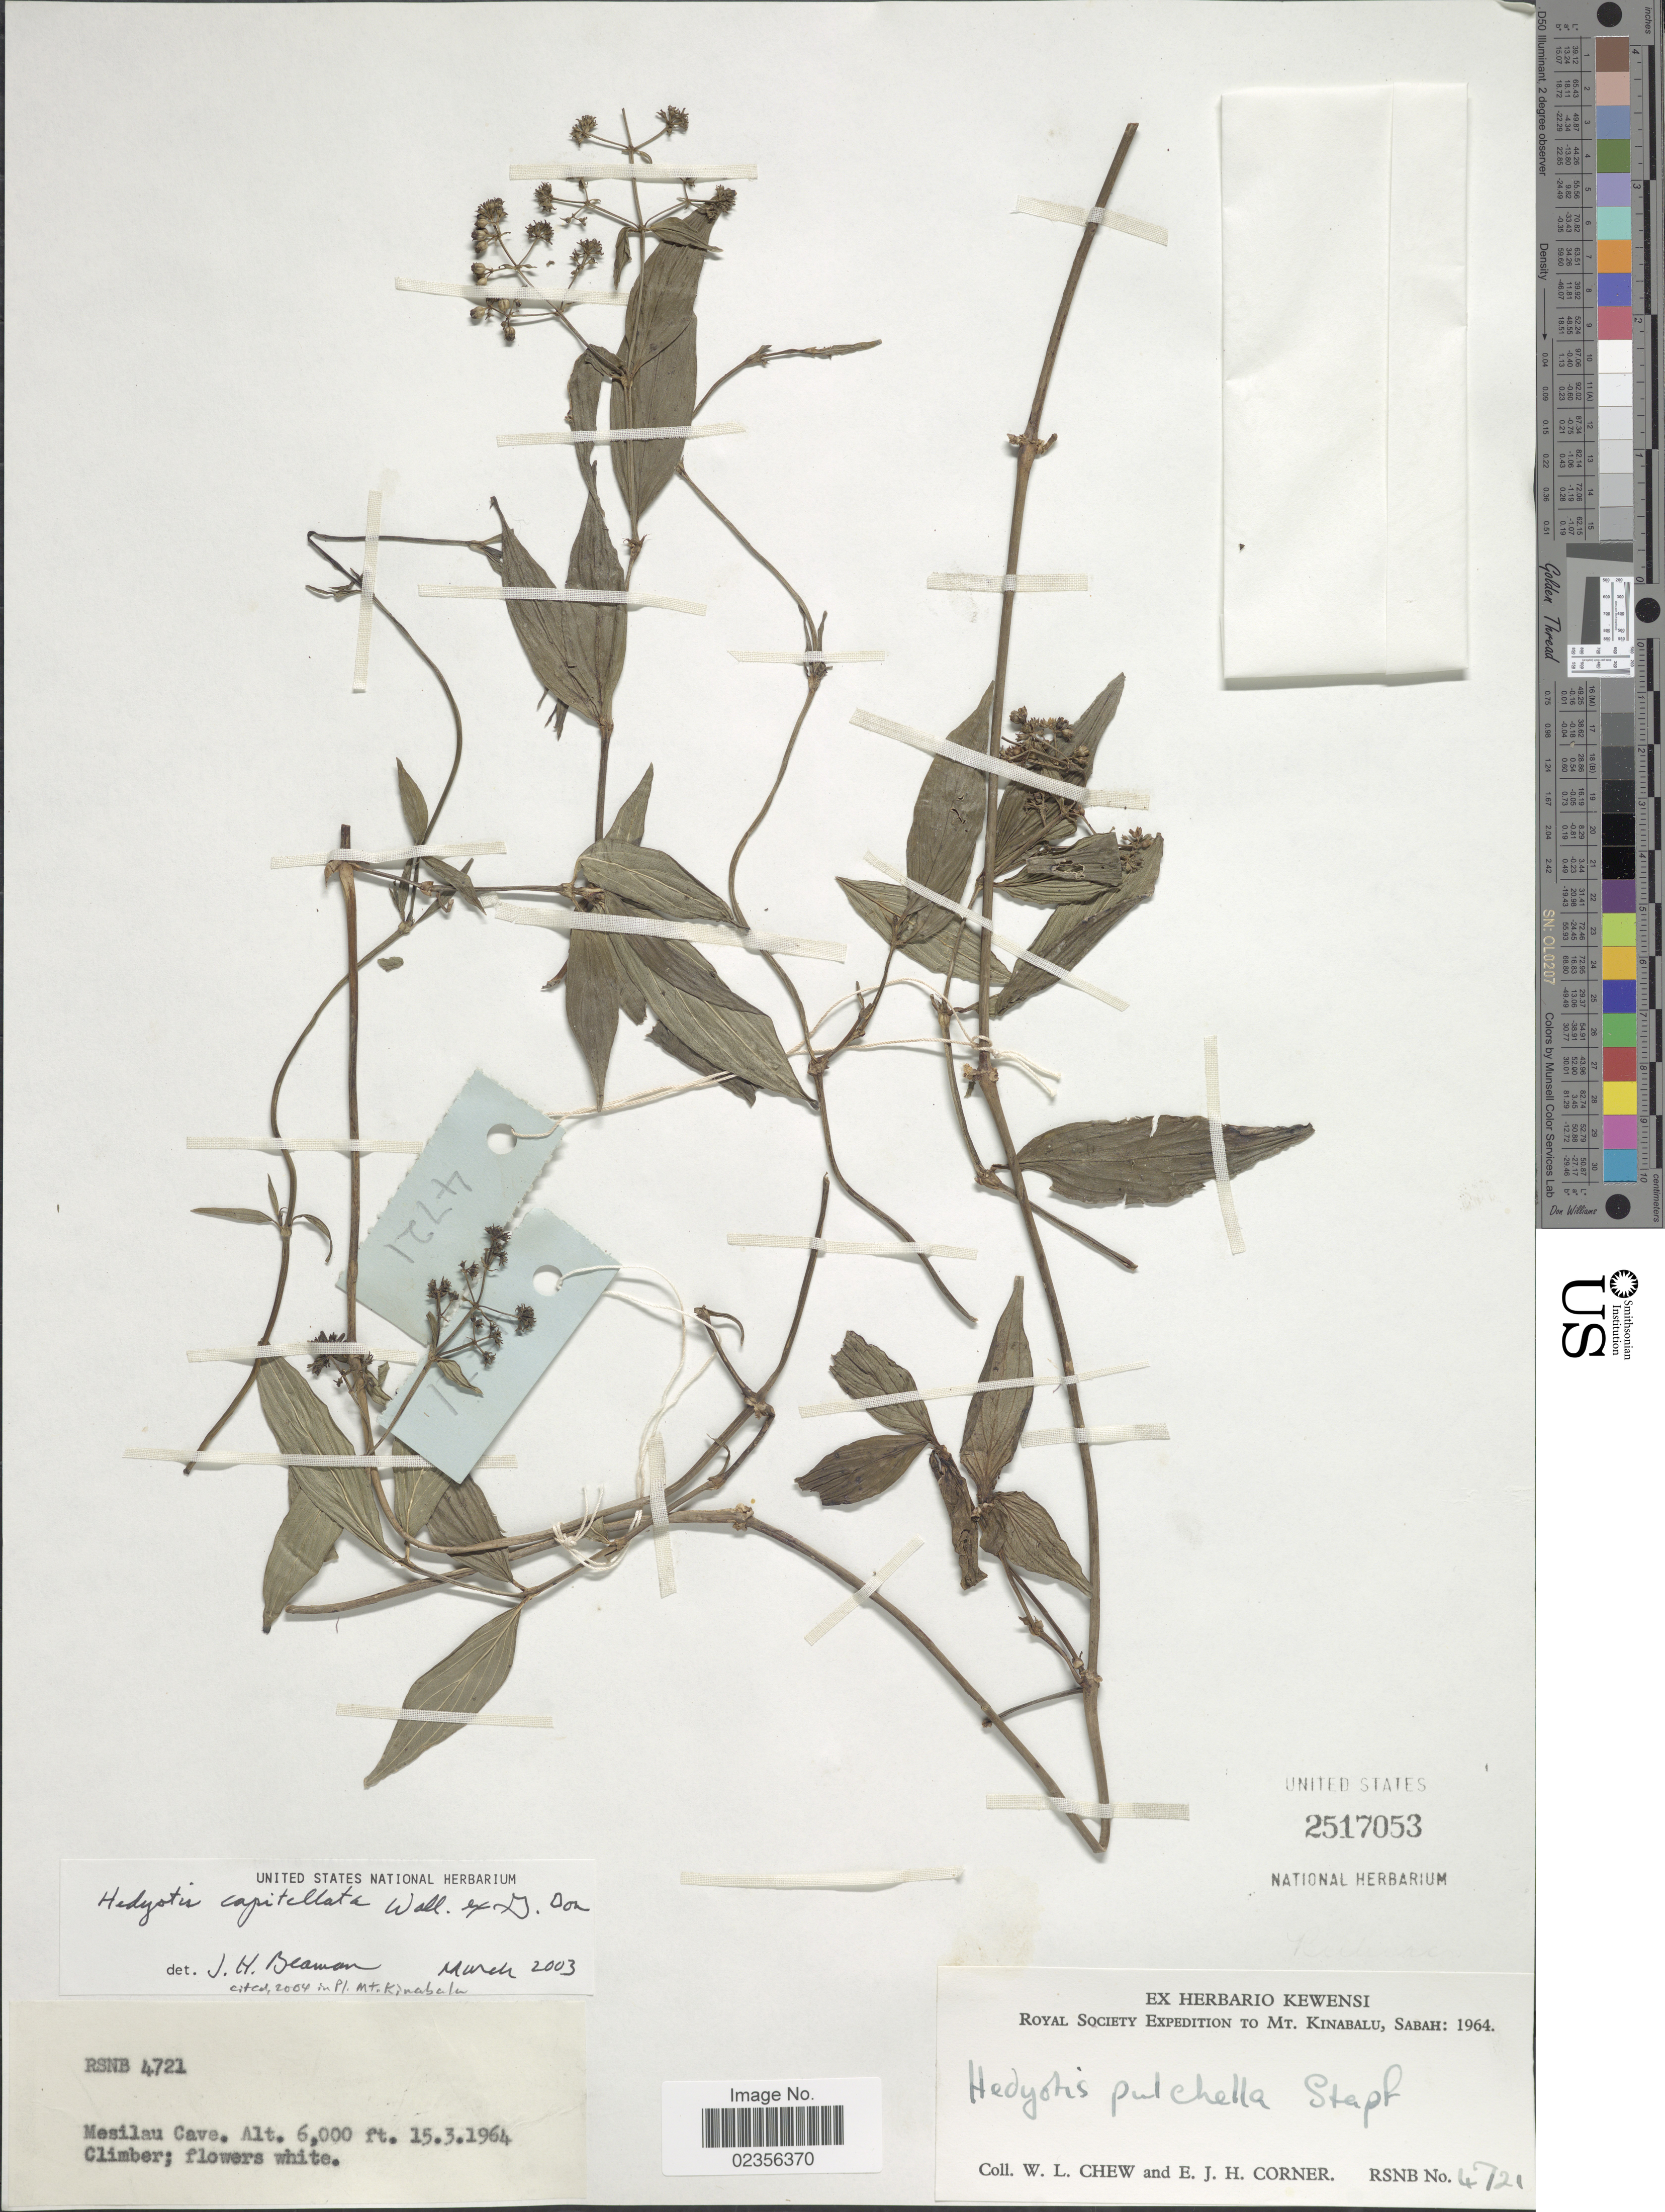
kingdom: Plantae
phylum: Tracheophyta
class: Magnoliopsida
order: Gentianales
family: Rubiaceae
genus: Hedyotis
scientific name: Hedyotis capitellata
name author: Wall.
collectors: W. Chew & E. Corner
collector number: RSNB 4721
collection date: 1964-03-15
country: Malaysia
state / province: Sabah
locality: Mt. Kinabalu, Sabaha, Mesilau Cave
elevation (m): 1829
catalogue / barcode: US 2517053